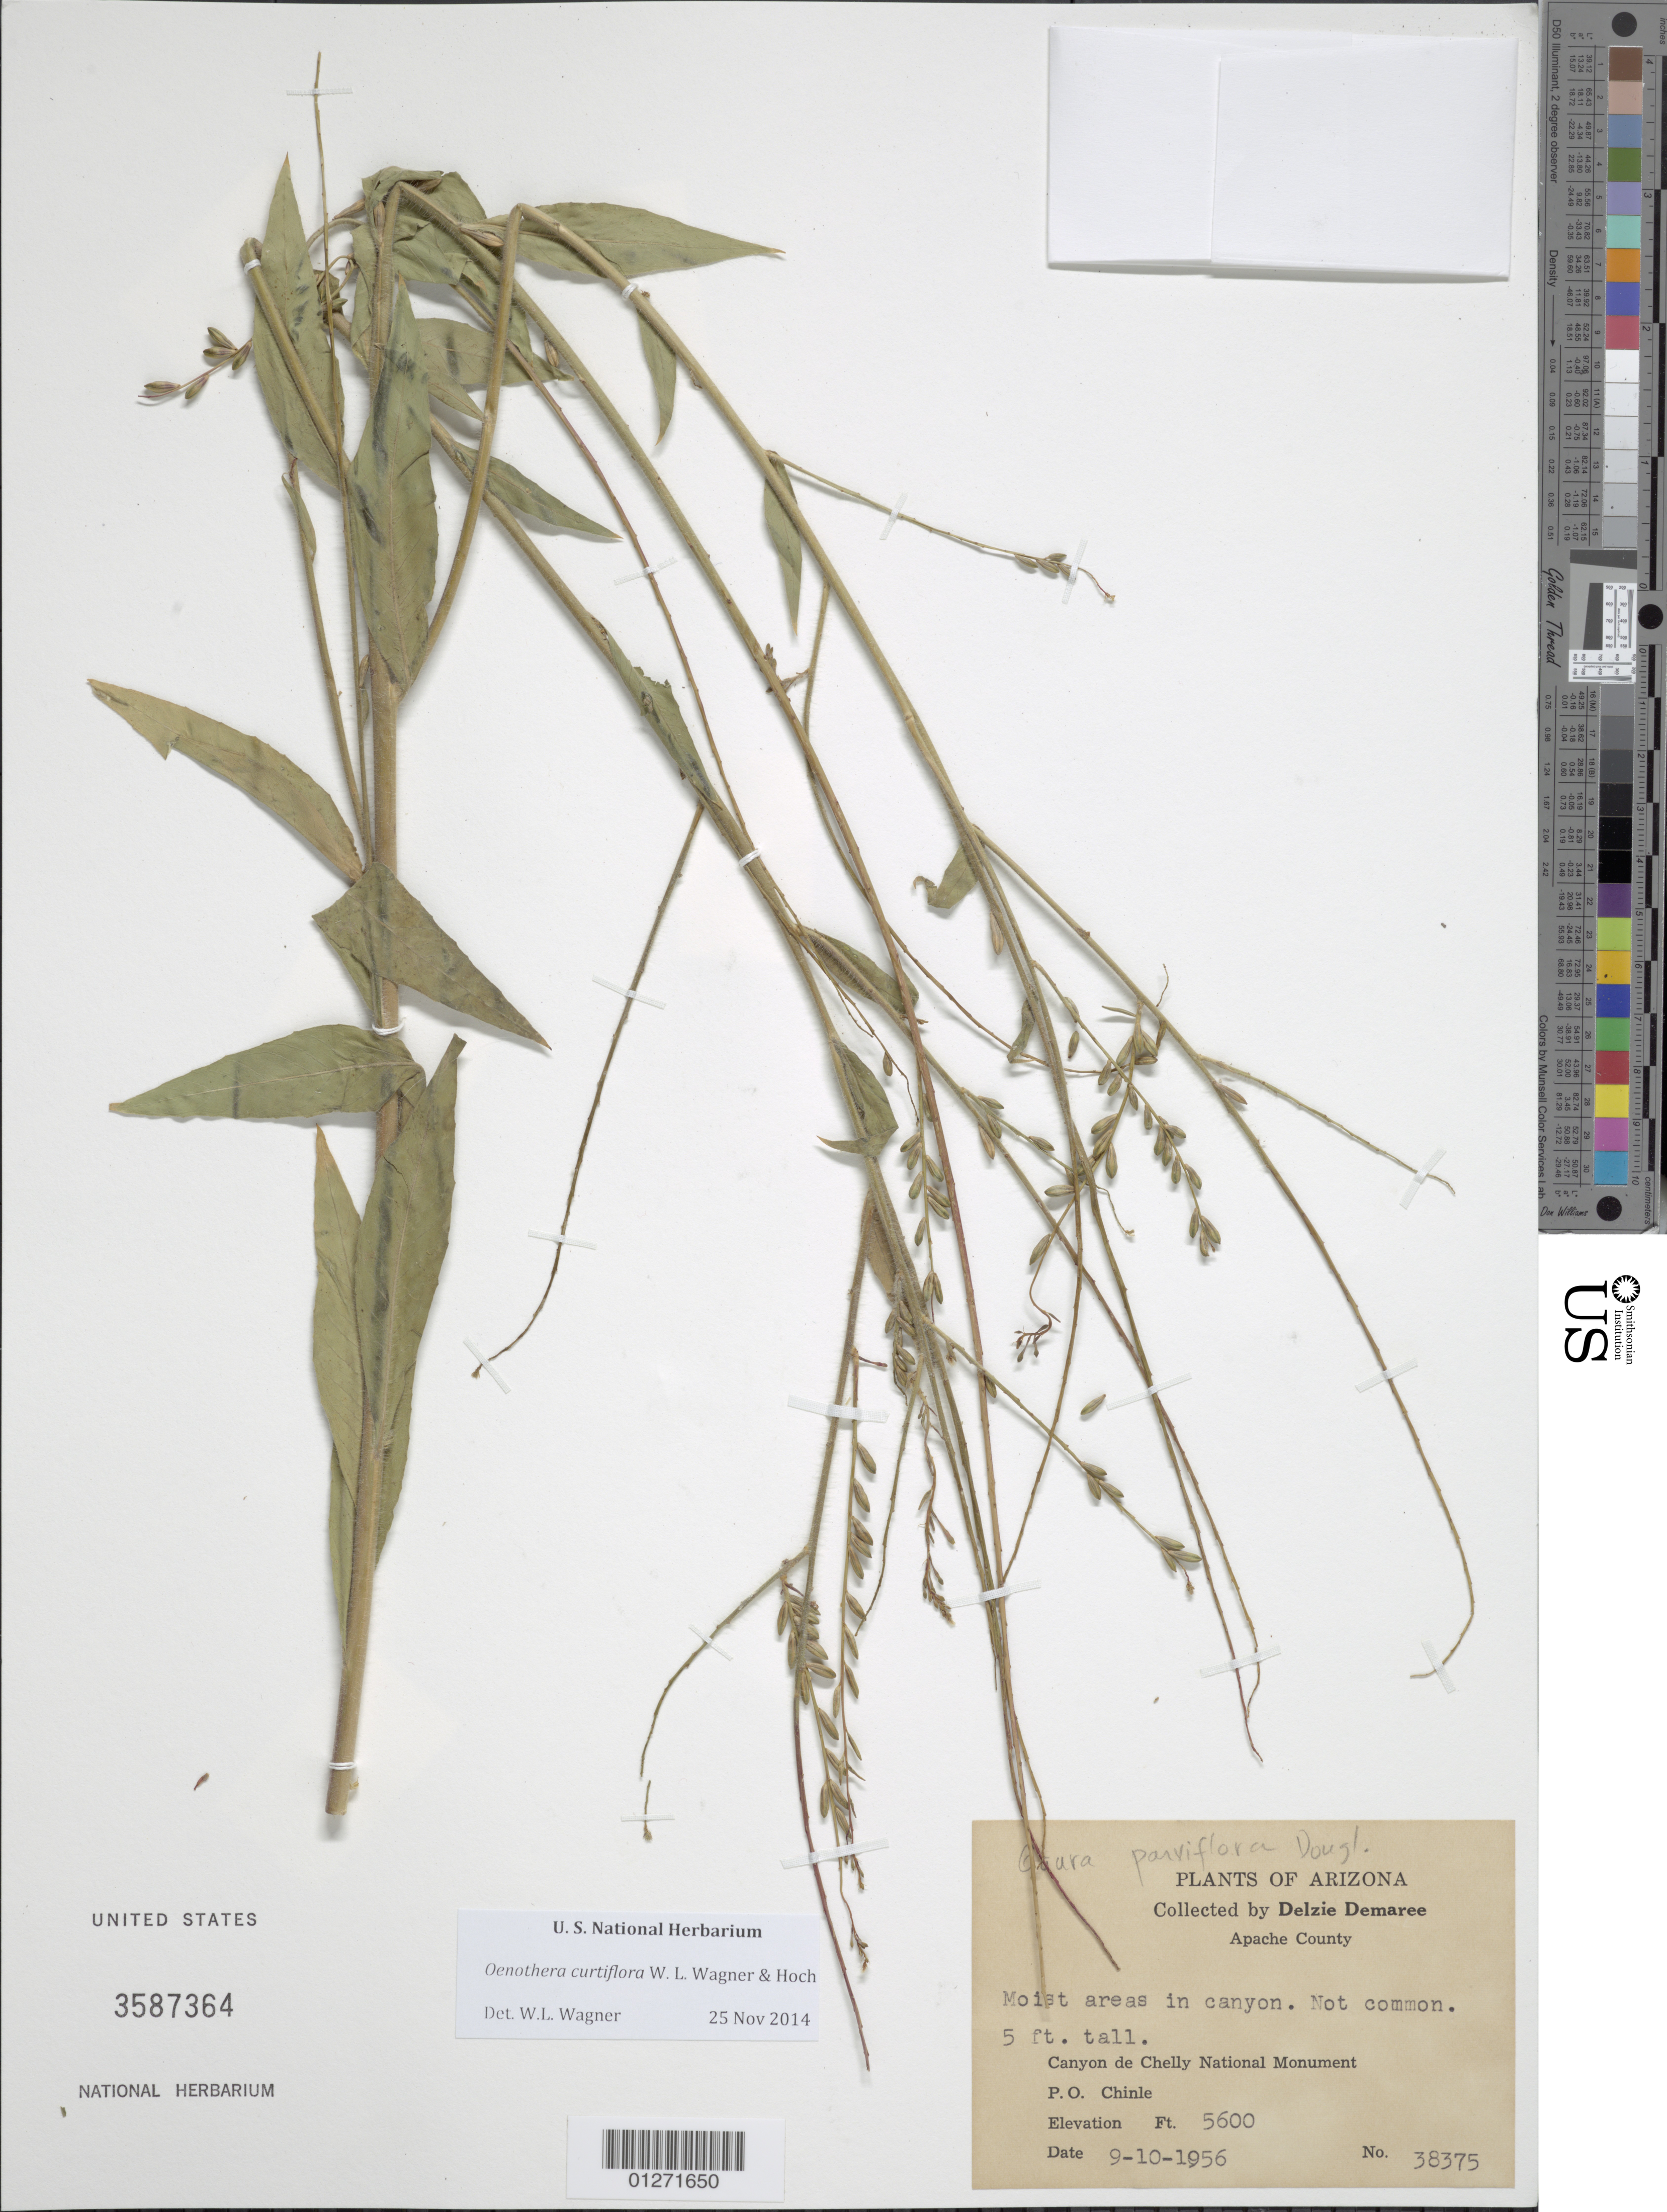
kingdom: Plantae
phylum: Tracheophyta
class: Magnoliopsida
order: Myrtales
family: Onagraceae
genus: Oenothera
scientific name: Oenothera curtiflora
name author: W.L. Wagner & Hoch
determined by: Wagner, W. L., (BOT), Smithsonian Institution - National Museum of Natural History (UNITED STATES)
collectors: D. Demaree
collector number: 38375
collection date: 1955-09-10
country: United States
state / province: Arizona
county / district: Apache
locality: Canyon de Chelly National Monument, Chinle.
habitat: Moist area in canyon.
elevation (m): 1707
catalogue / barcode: US 3587364